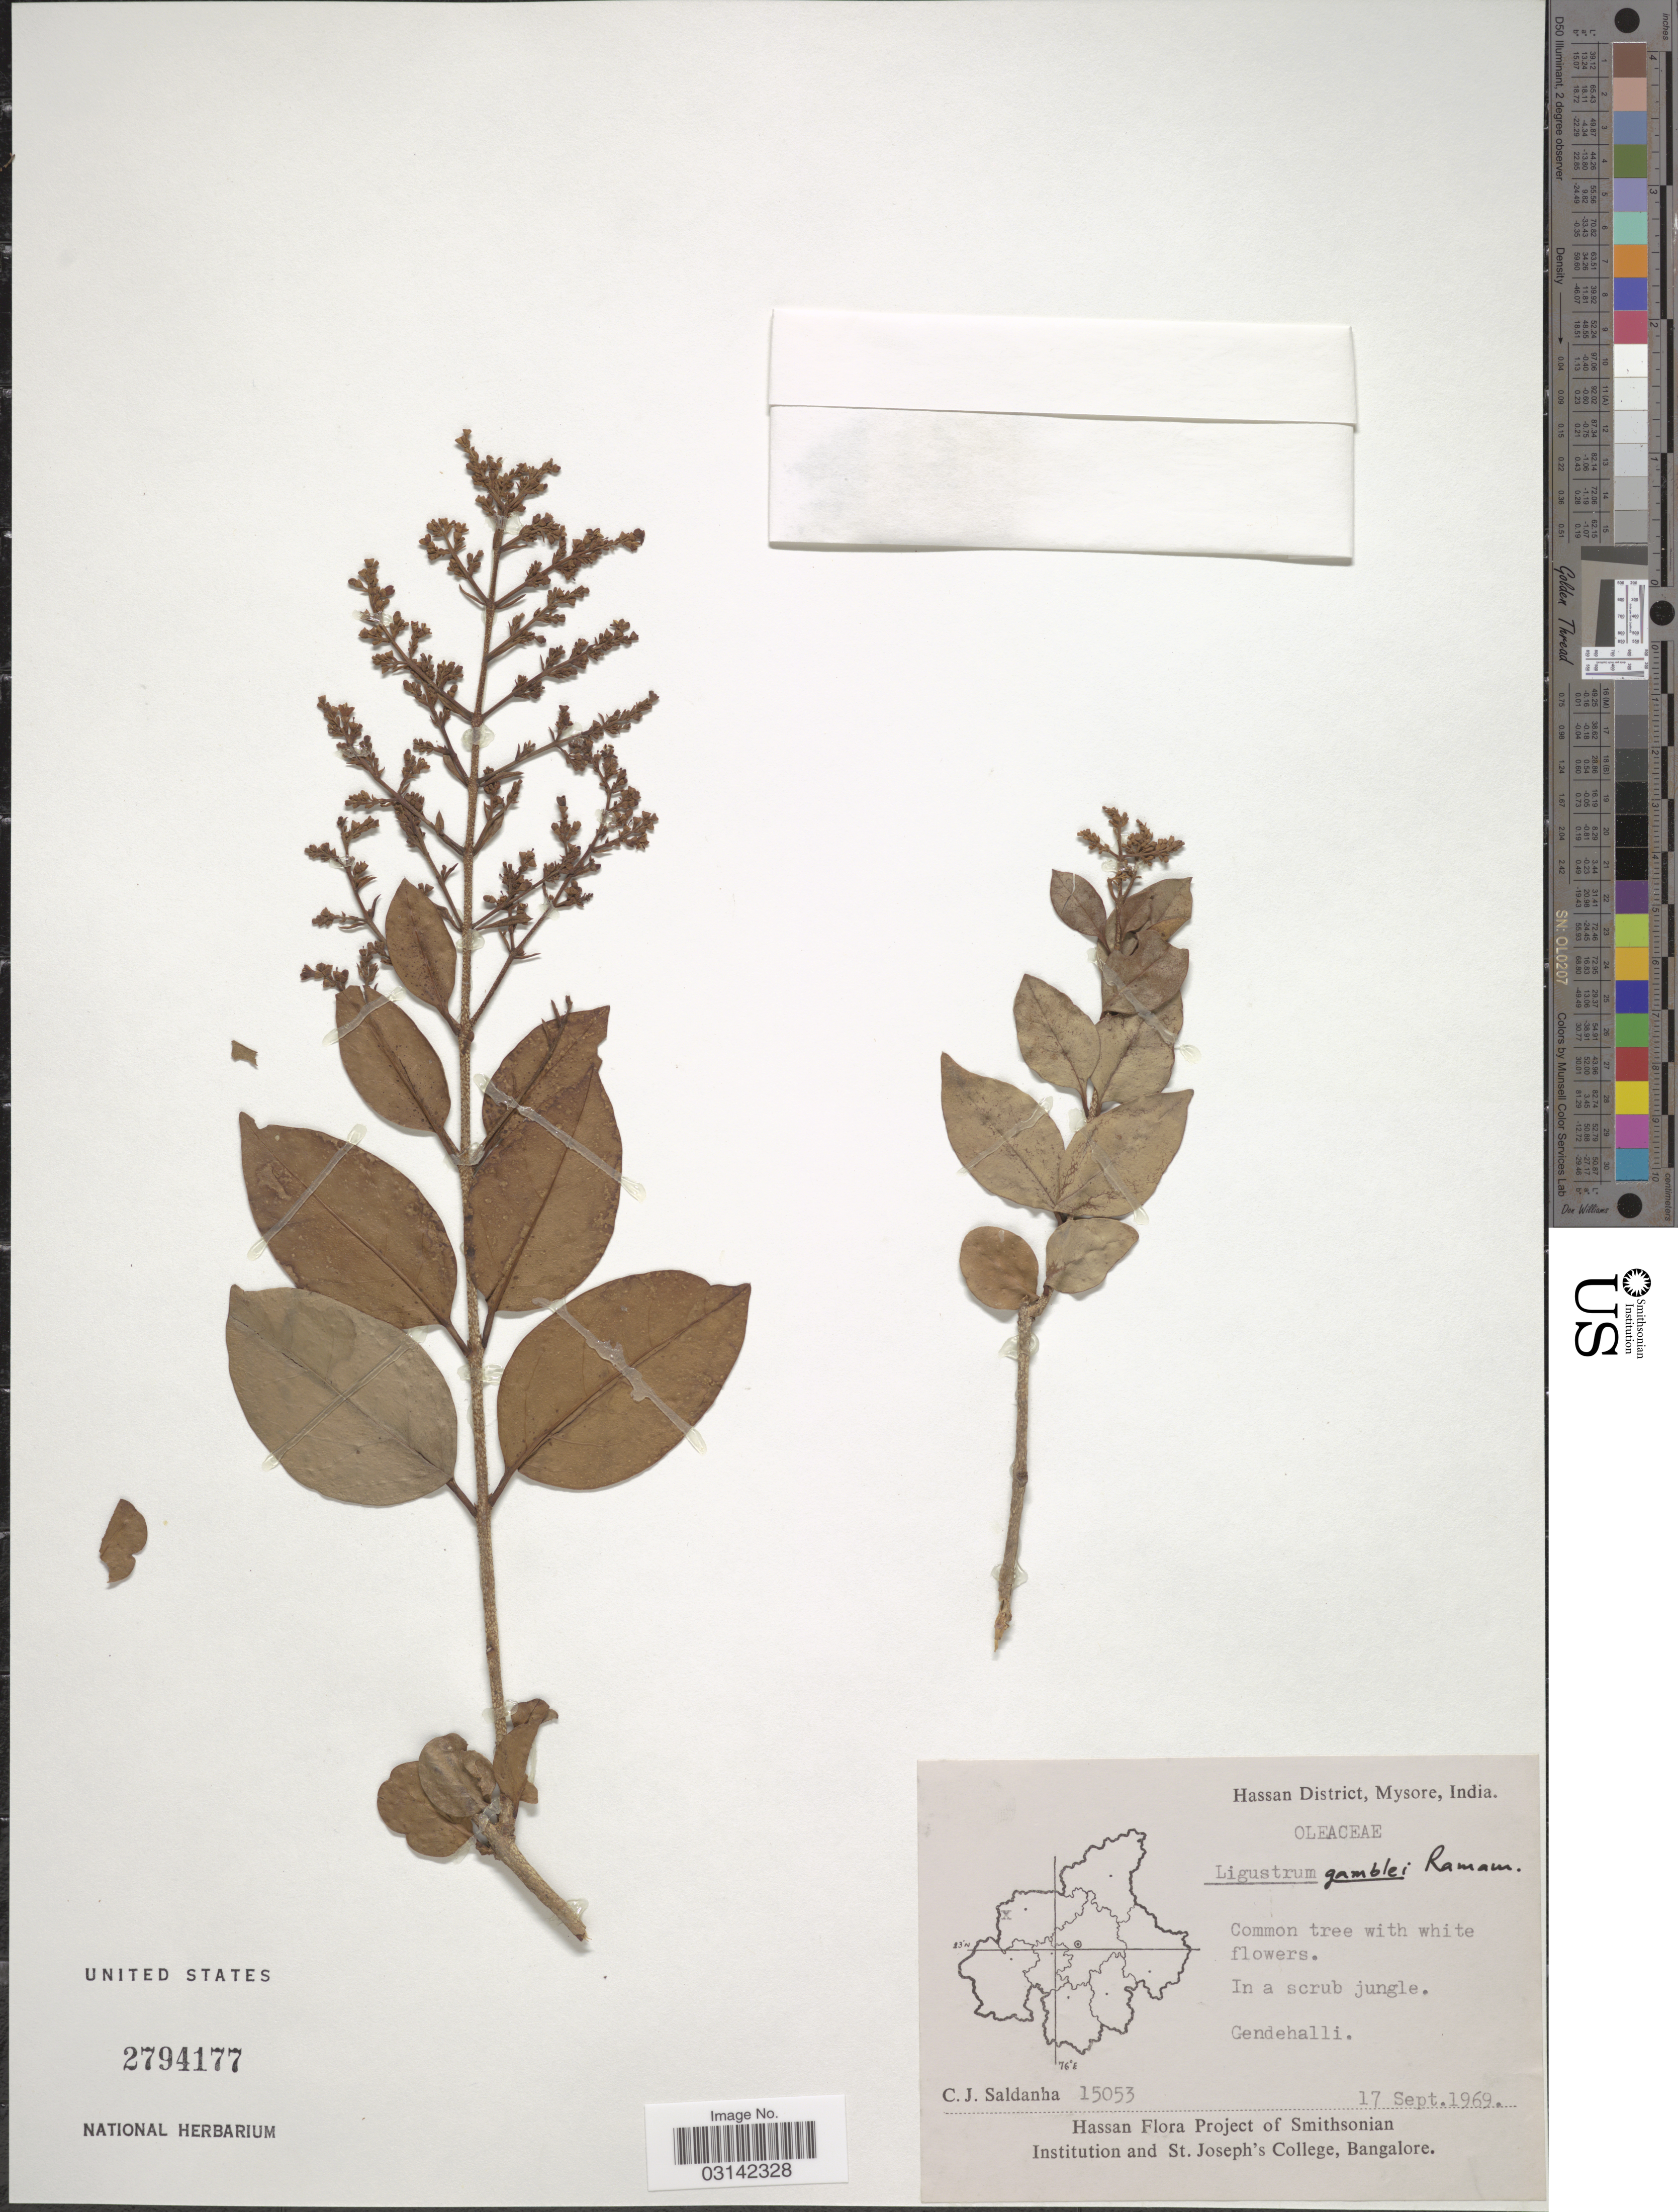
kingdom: Plantae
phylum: Tracheophyta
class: Magnoliopsida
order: Lamiales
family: Oleaceae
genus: Ligustrum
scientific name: Ligustrum gamblei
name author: Ramamoorthy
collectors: C. J. Saldanha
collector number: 15053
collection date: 1969-09-17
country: India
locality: Hassan District, Mysore. Gendehalli.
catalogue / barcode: US 2794177